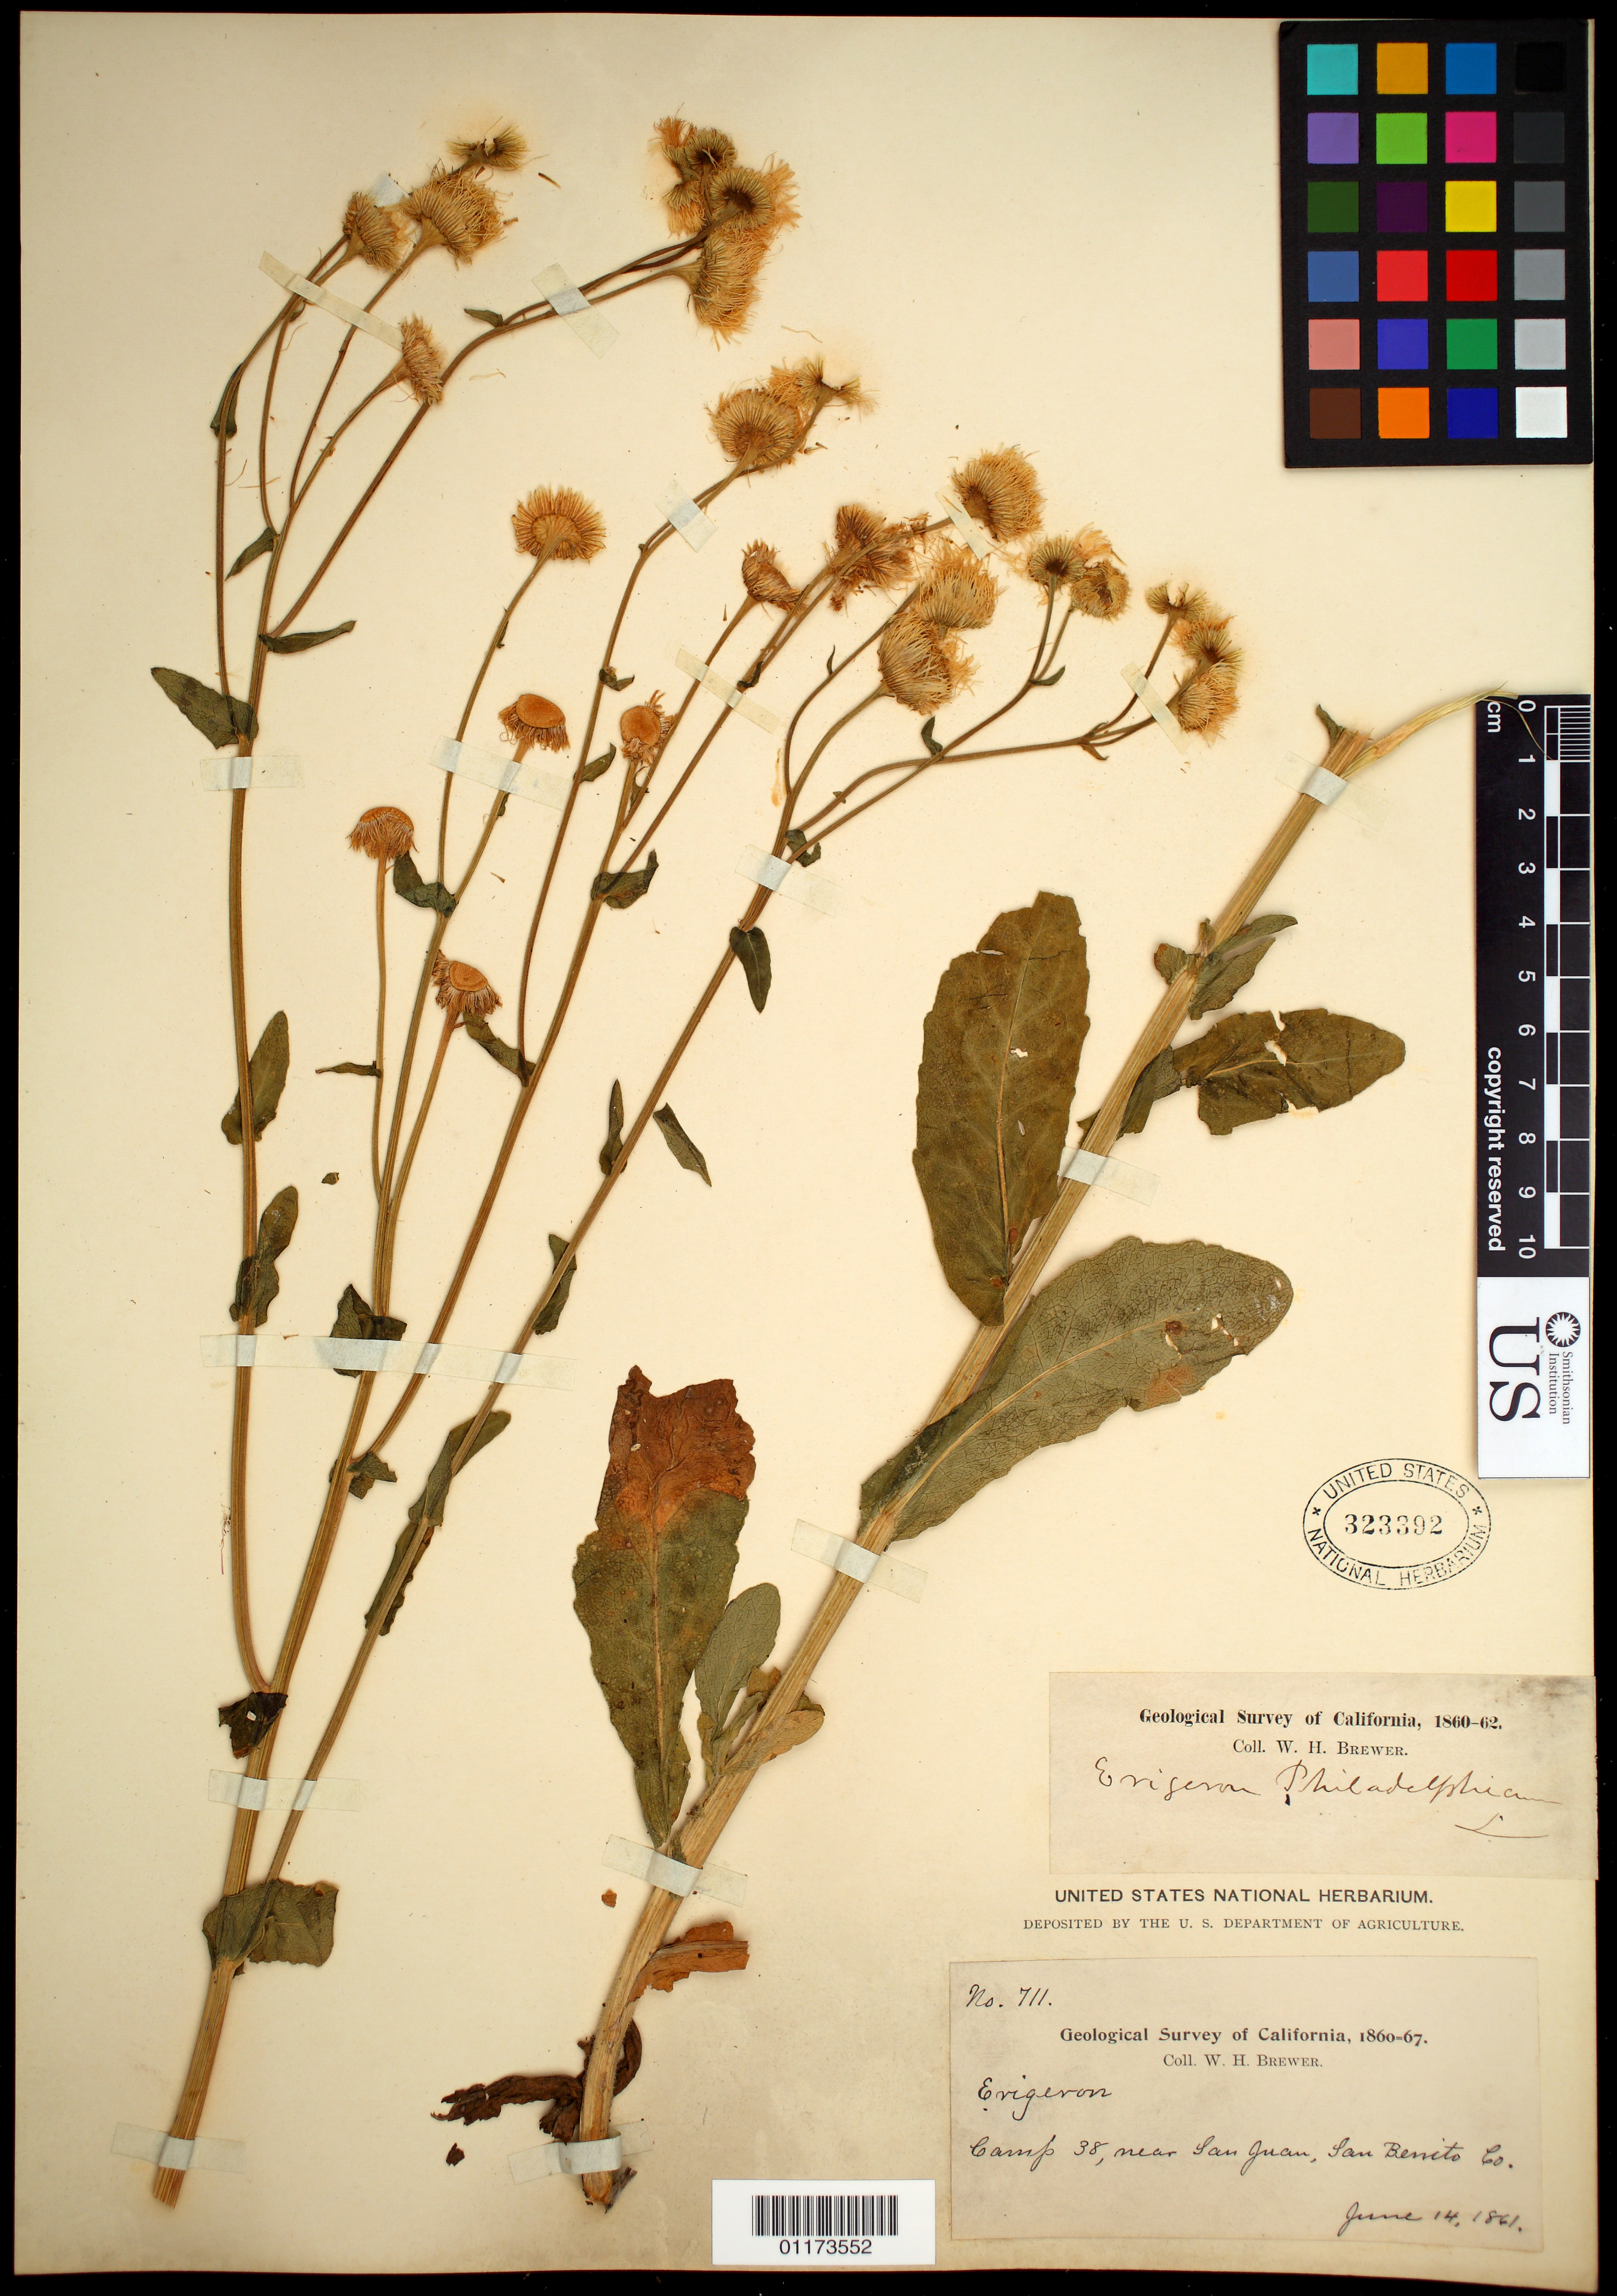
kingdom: Plantae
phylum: Tracheophyta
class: Magnoliopsida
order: Asterales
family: Asteraceae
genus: Erigeron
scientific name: Erigeron philadelphicus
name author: L.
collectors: W. H. Brewer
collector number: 711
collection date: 1861-06-14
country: United States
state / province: California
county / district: San Benito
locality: camp 38, near San Juan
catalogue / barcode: US 323392